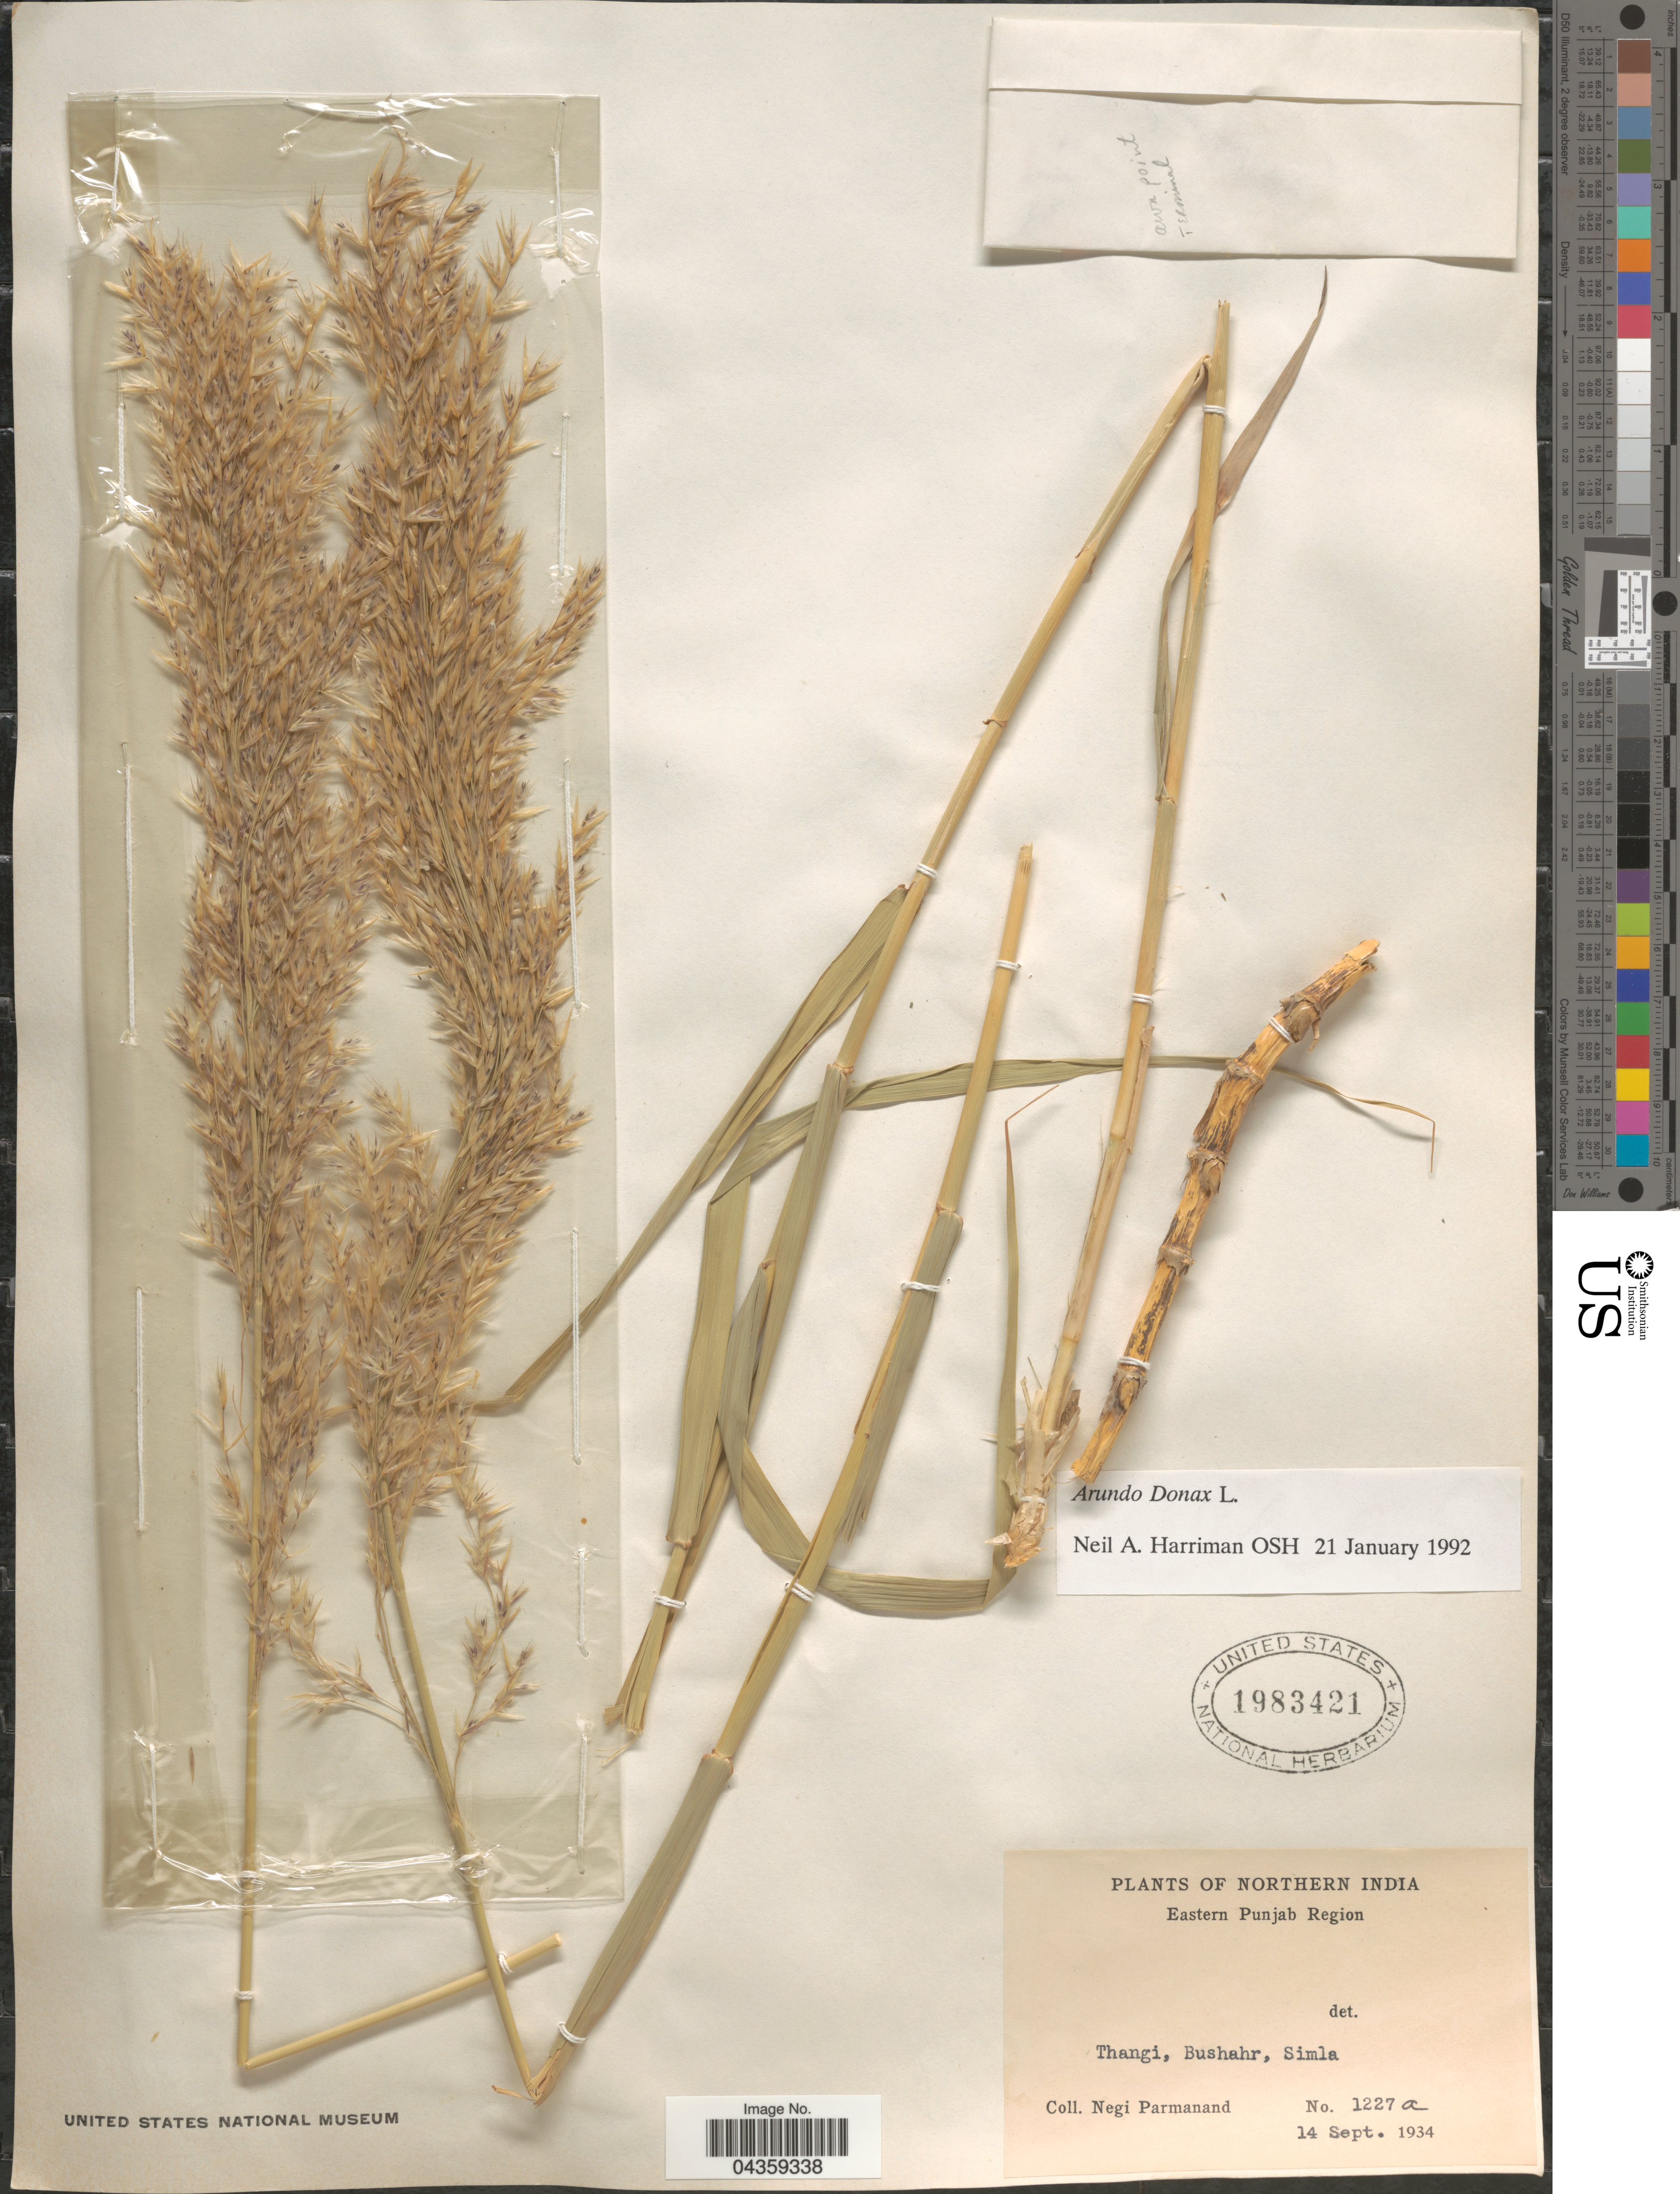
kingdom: Plantae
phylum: Tracheophyta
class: Liliopsida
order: Poales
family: Poaceae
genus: Arundo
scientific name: Arundo donax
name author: L.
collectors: N. Parmanand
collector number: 1227a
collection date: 1934-09-14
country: India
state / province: Punjab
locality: Northern India. Eastern Punjab Region. Thangi, Bushahr, Simla.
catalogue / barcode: US 1983421